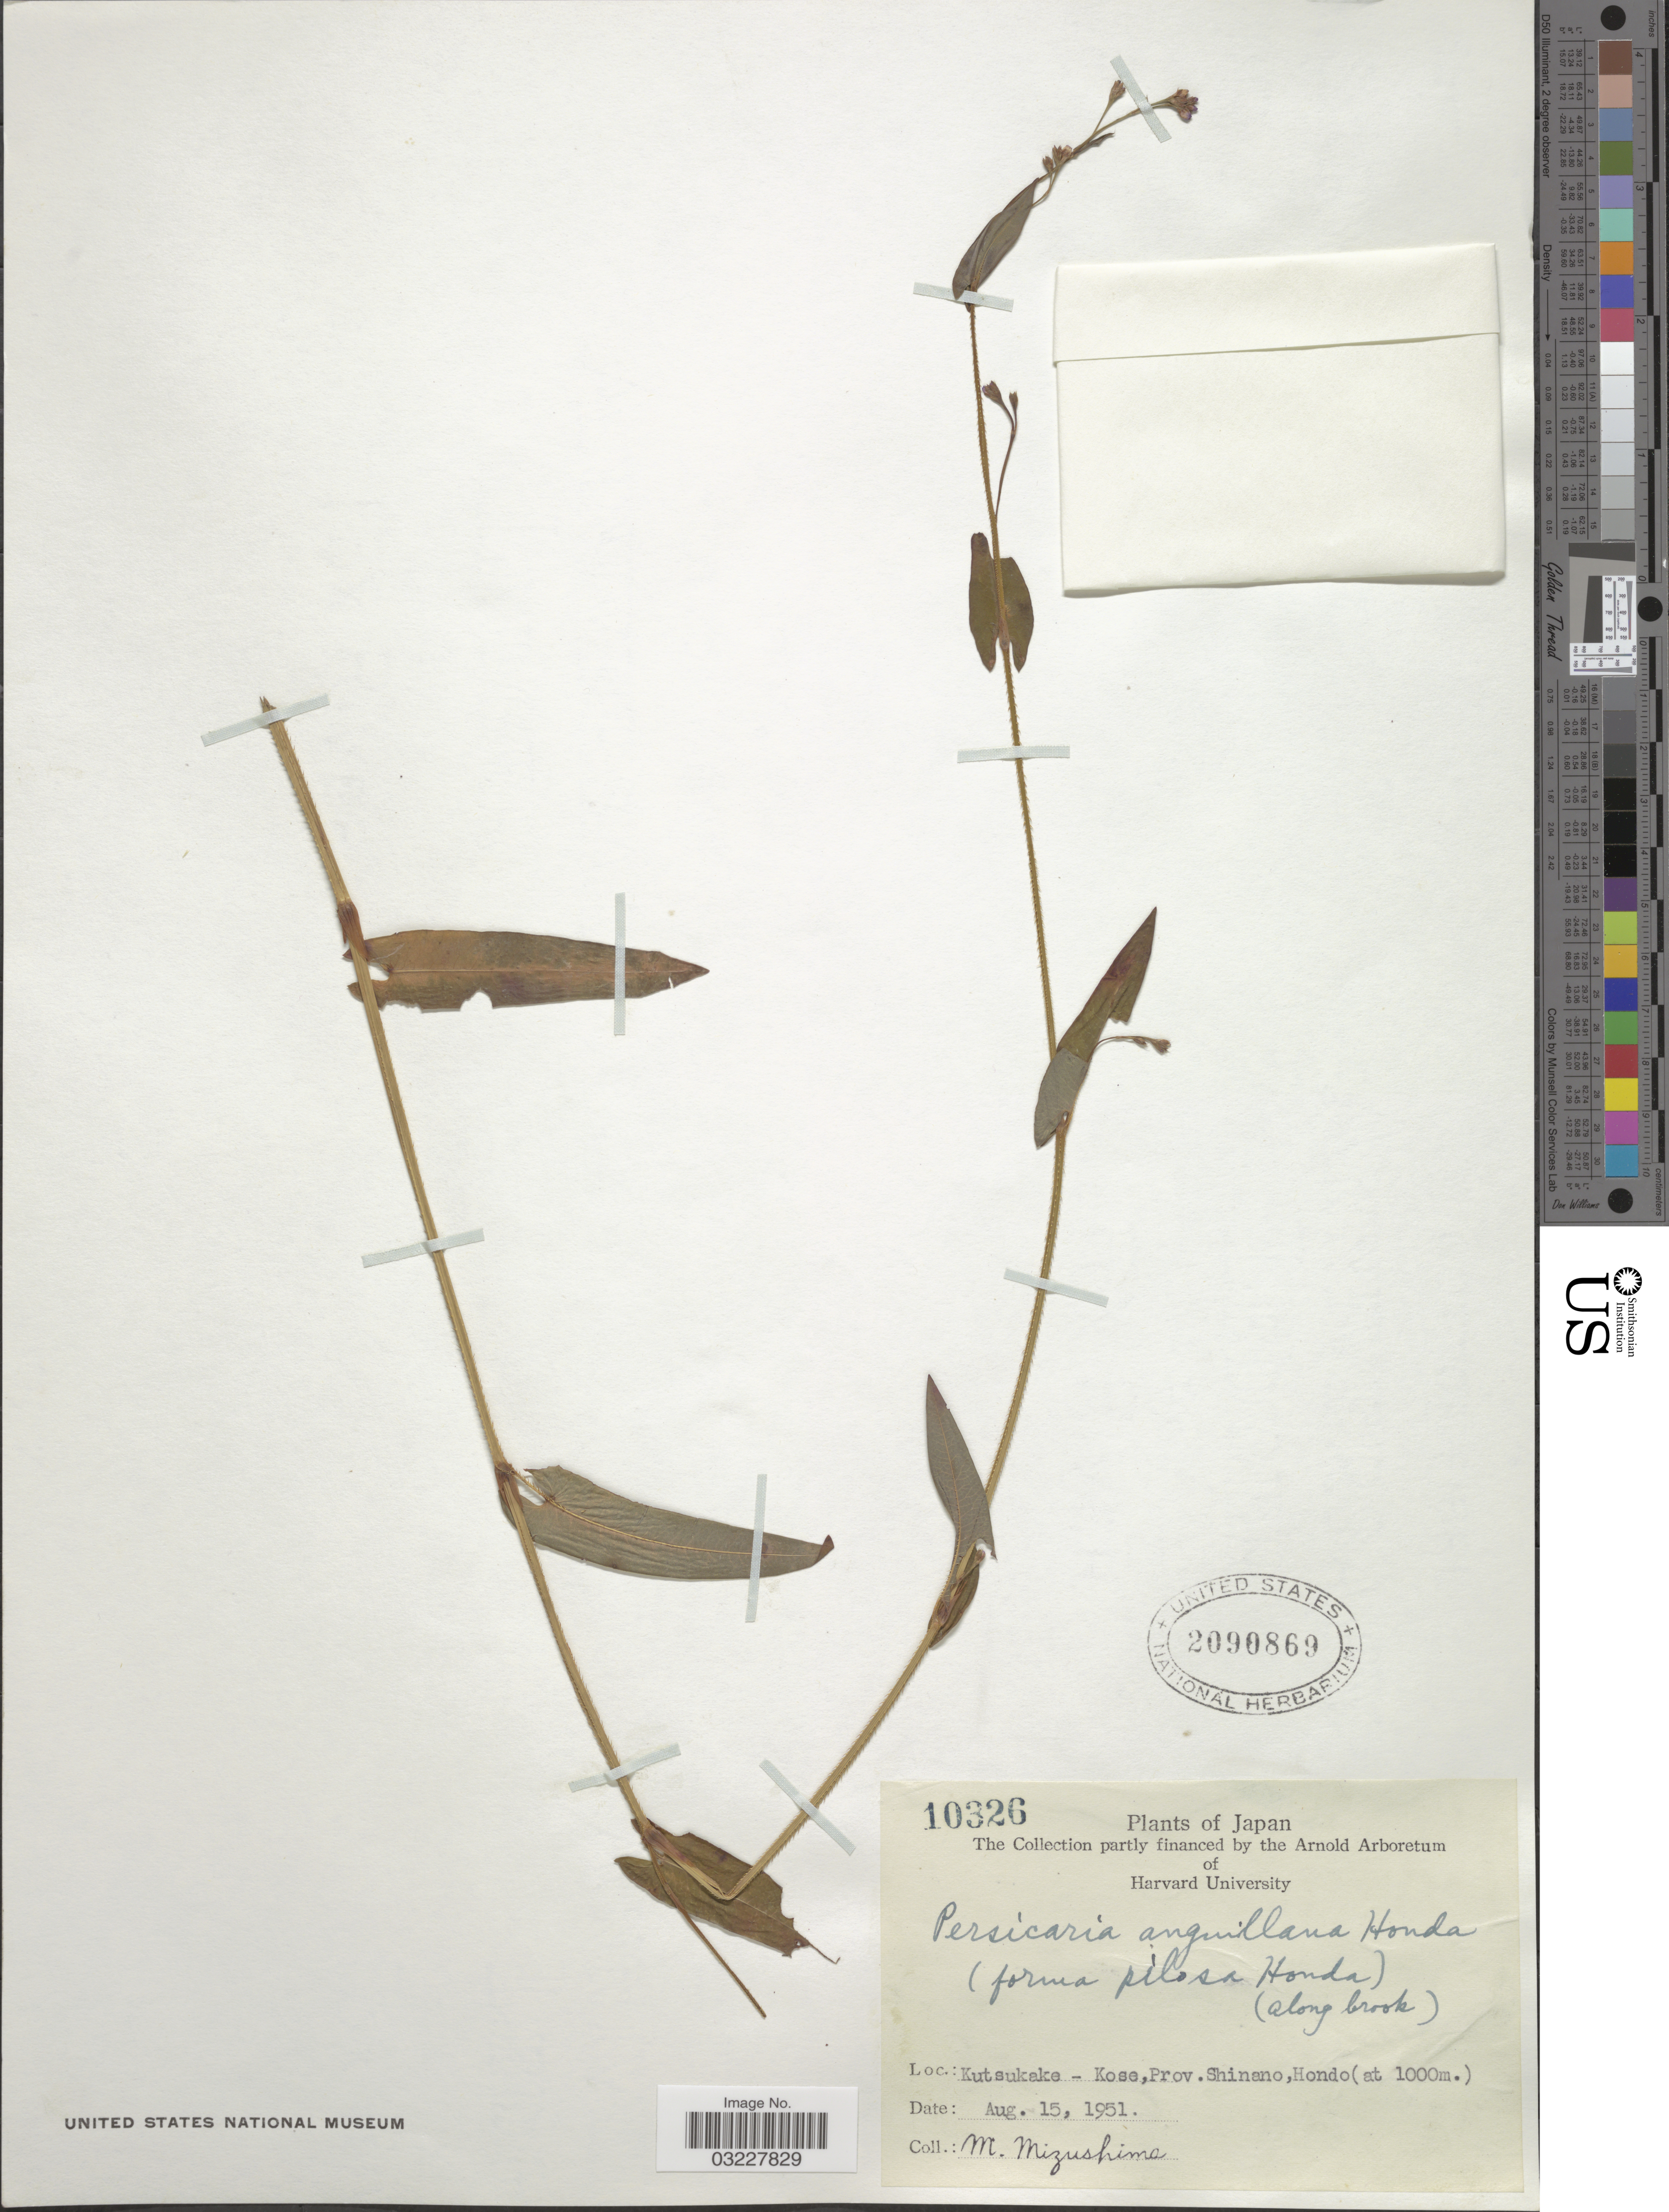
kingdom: Plantae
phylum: Tracheophyta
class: Magnoliopsida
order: Caryophyllales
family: Polygonaceae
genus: Polygonum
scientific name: Polygonum anguillanum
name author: Koidz.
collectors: M. Mizushima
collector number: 10326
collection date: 1951-08-15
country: Japan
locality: Kutsukake - Kose, Prov. Shinano, Hondo.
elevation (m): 1000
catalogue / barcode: US 2090869